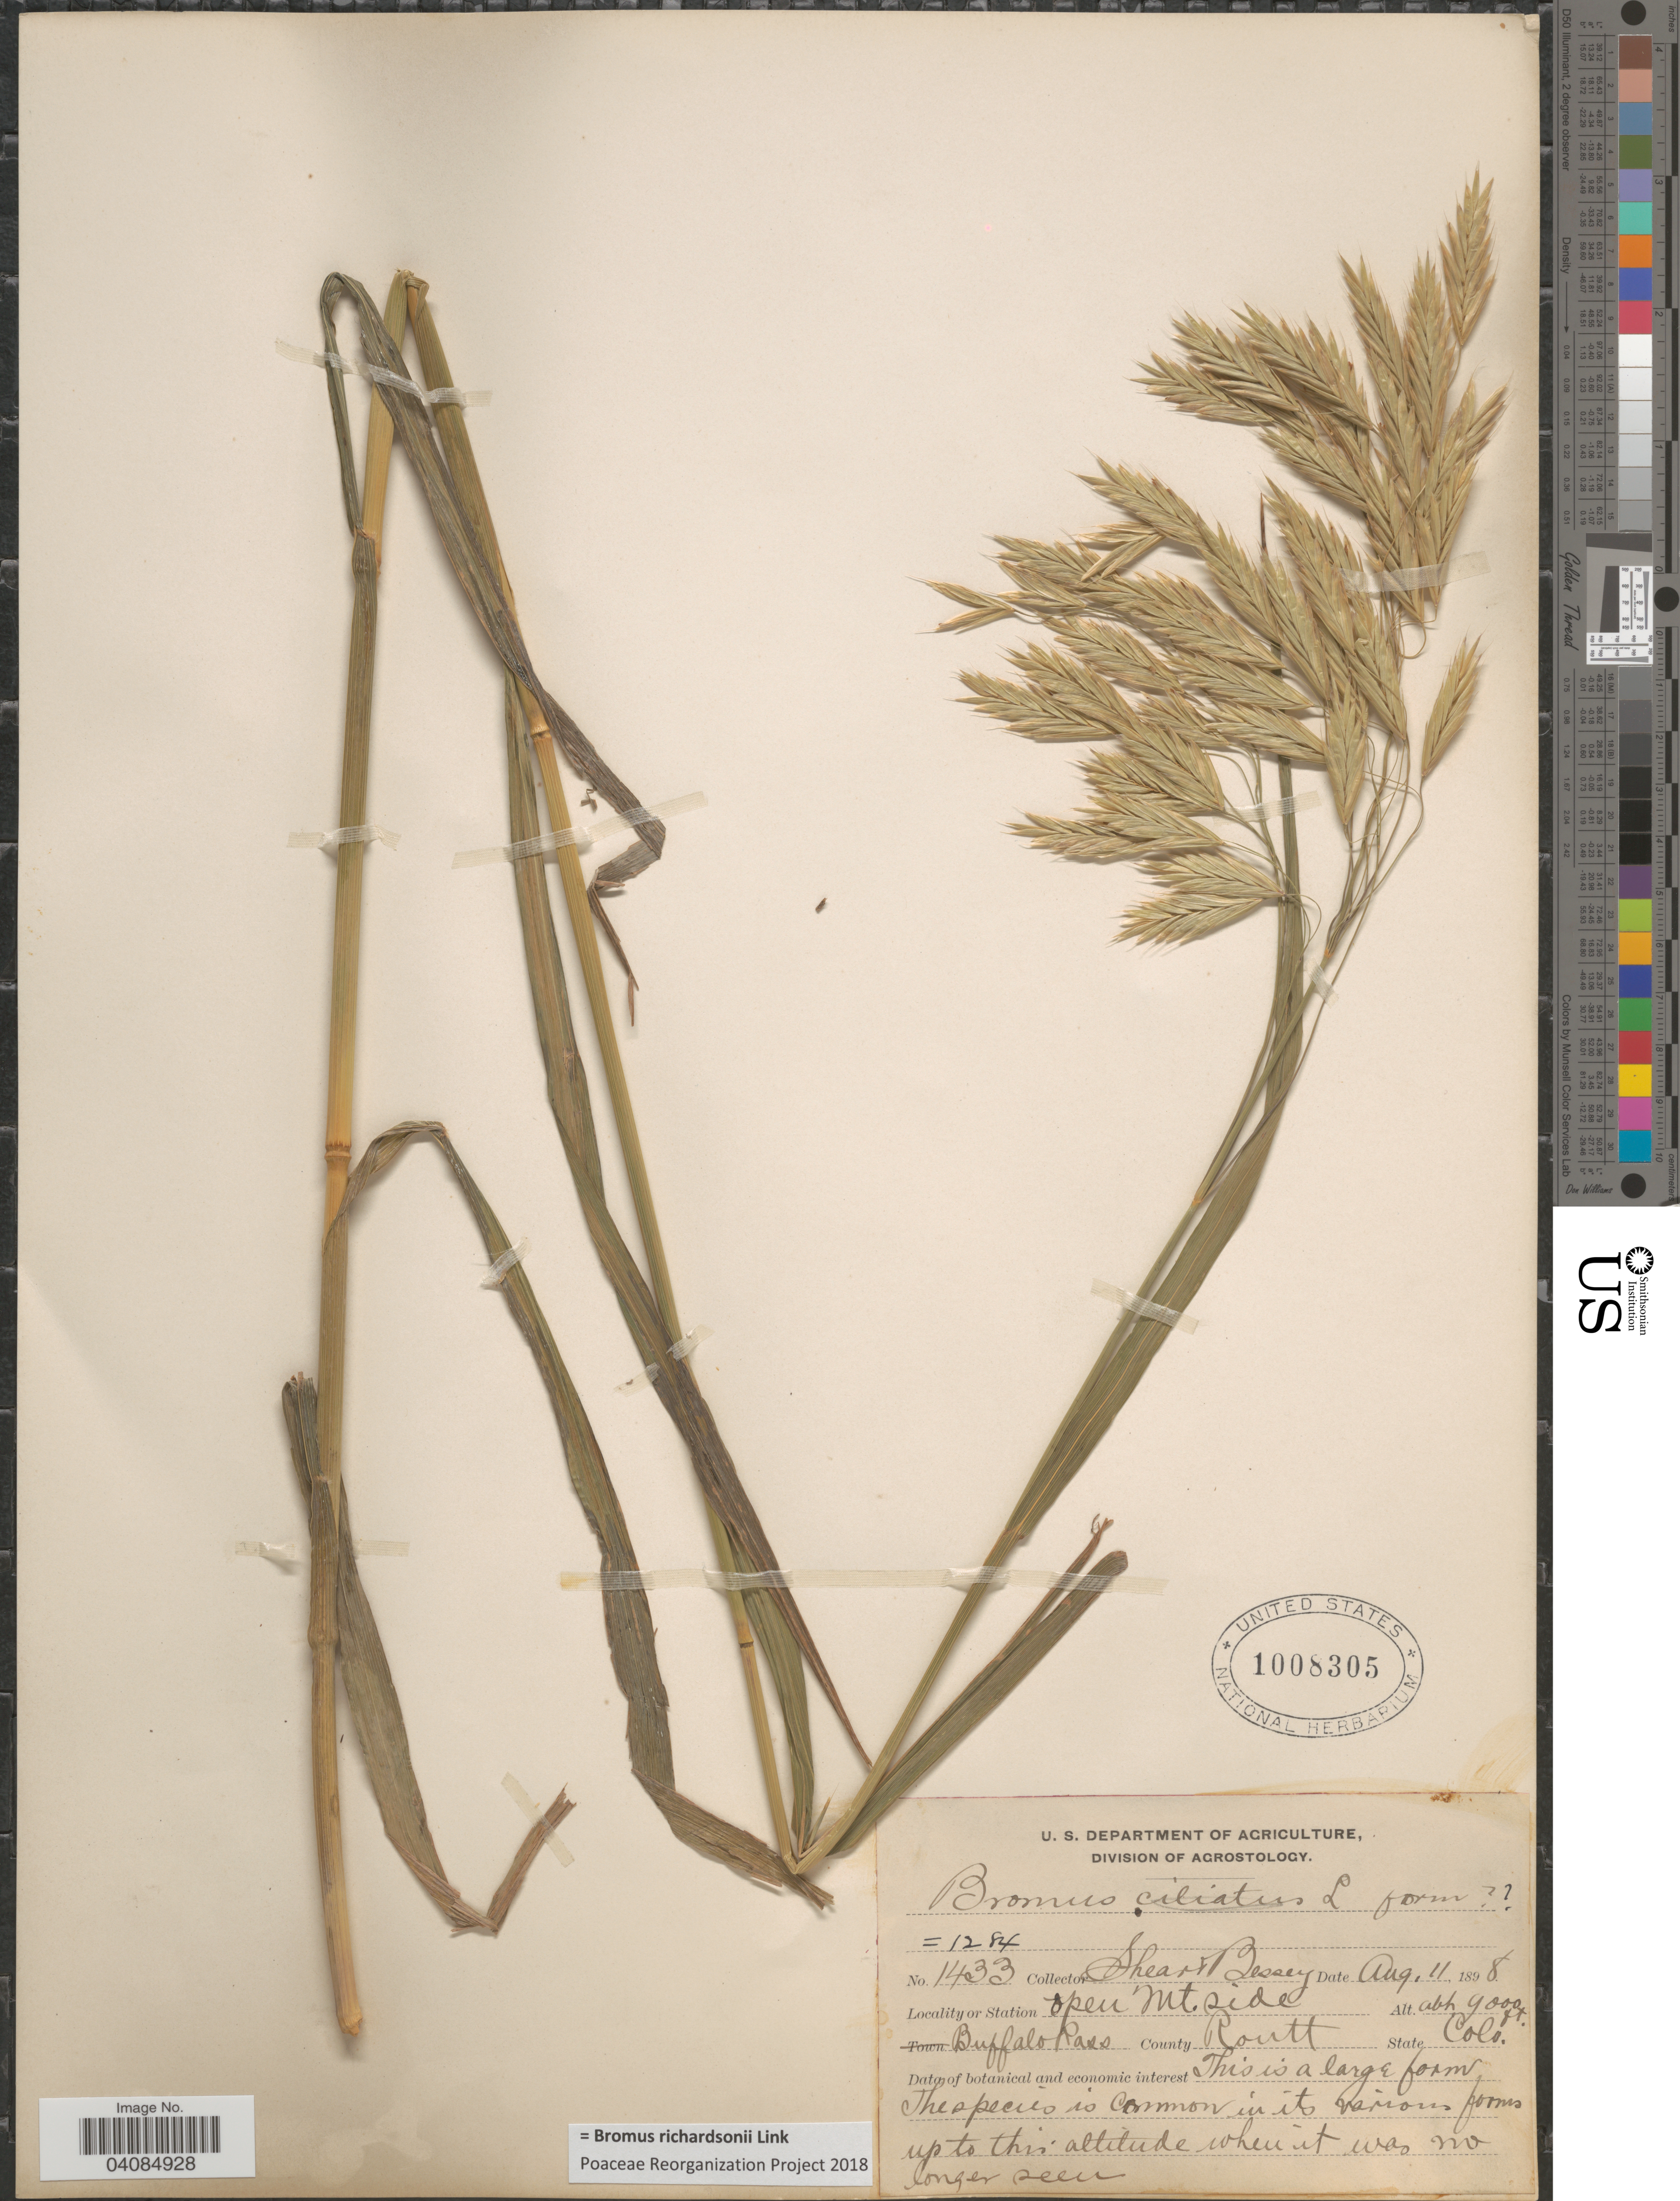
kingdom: Plantae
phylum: Tracheophyta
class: Liliopsida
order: Poales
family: Poaceae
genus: Bromus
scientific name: Bromus racemosus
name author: L.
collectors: -- Shear & -. Bessey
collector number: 1433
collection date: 1898-08-11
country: United States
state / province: Colorado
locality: Open Mt. side. Buffalo Pass. County Routt.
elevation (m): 2743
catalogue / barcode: US 1008305